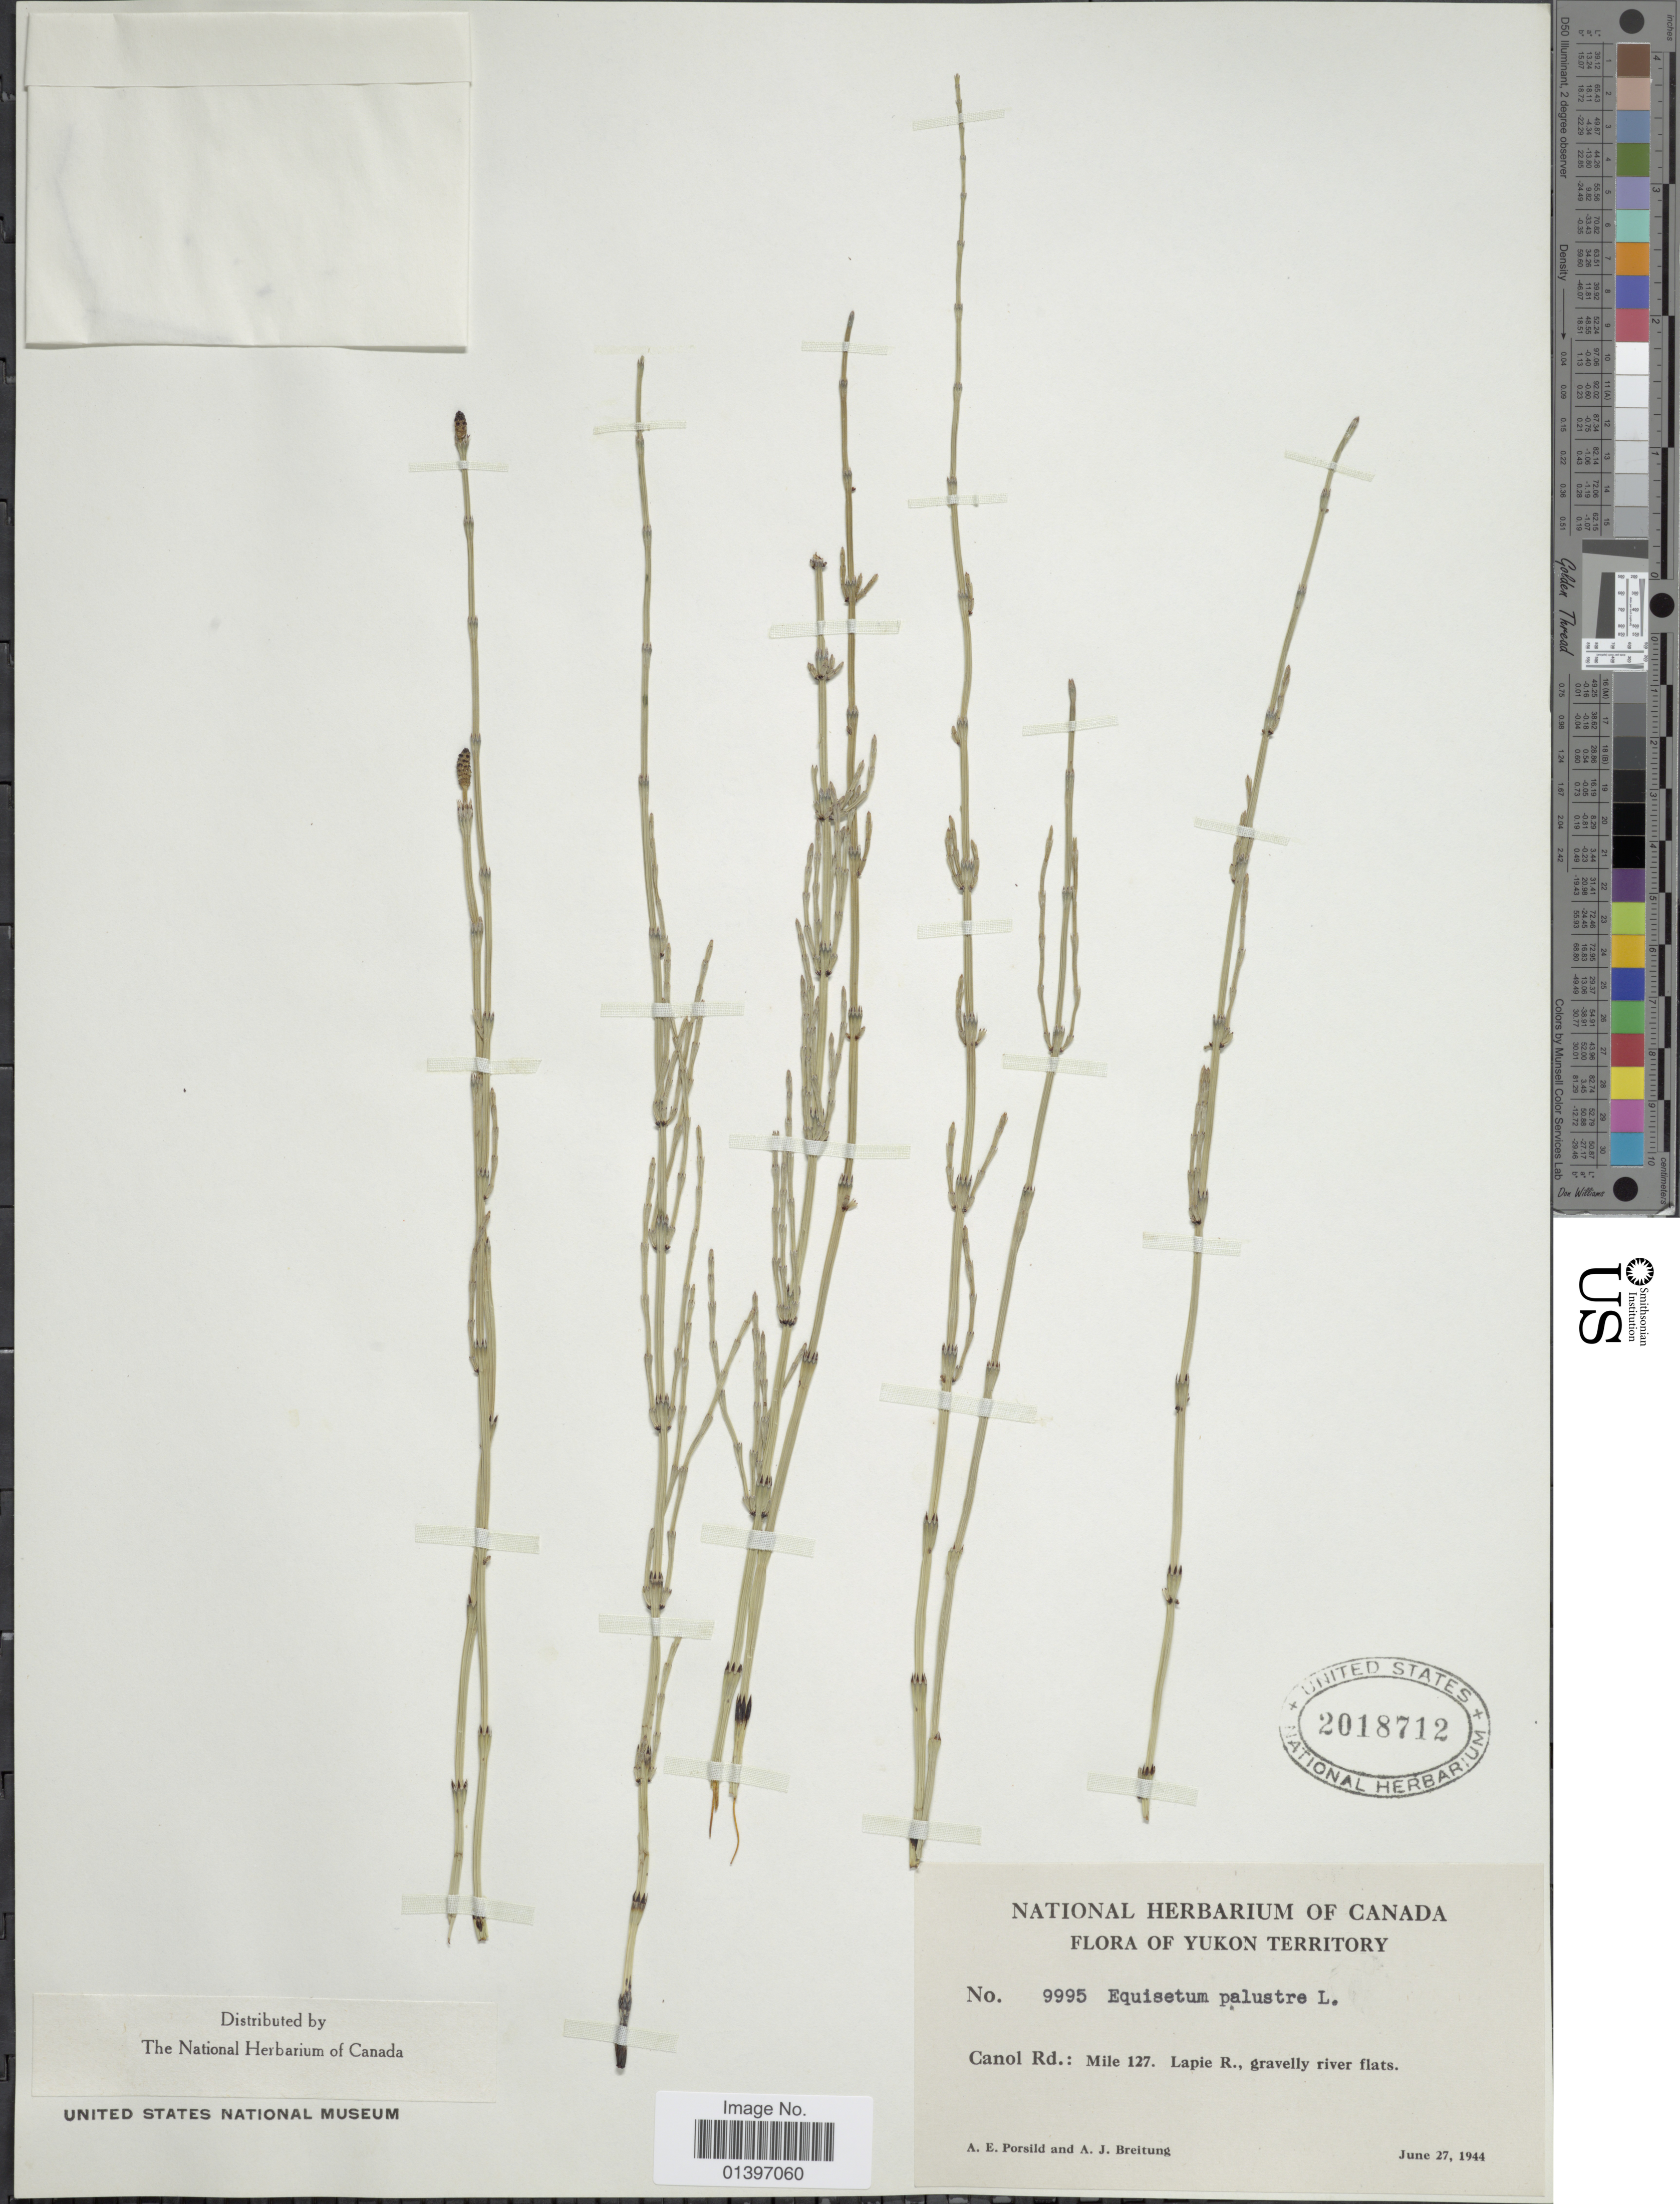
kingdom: Plantae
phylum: Tracheophyta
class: Polypodiopsida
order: Equisetales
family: Equisetaceae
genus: Equisetum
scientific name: Equisetum pratense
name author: Ehrh.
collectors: A. E. Porsild & A. Breitung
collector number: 9995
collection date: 1944-06-27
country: Canada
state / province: Yukon Territory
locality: Canol Rd.: Mile 127 Lapie R., gravelly river flats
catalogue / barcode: US 2018712